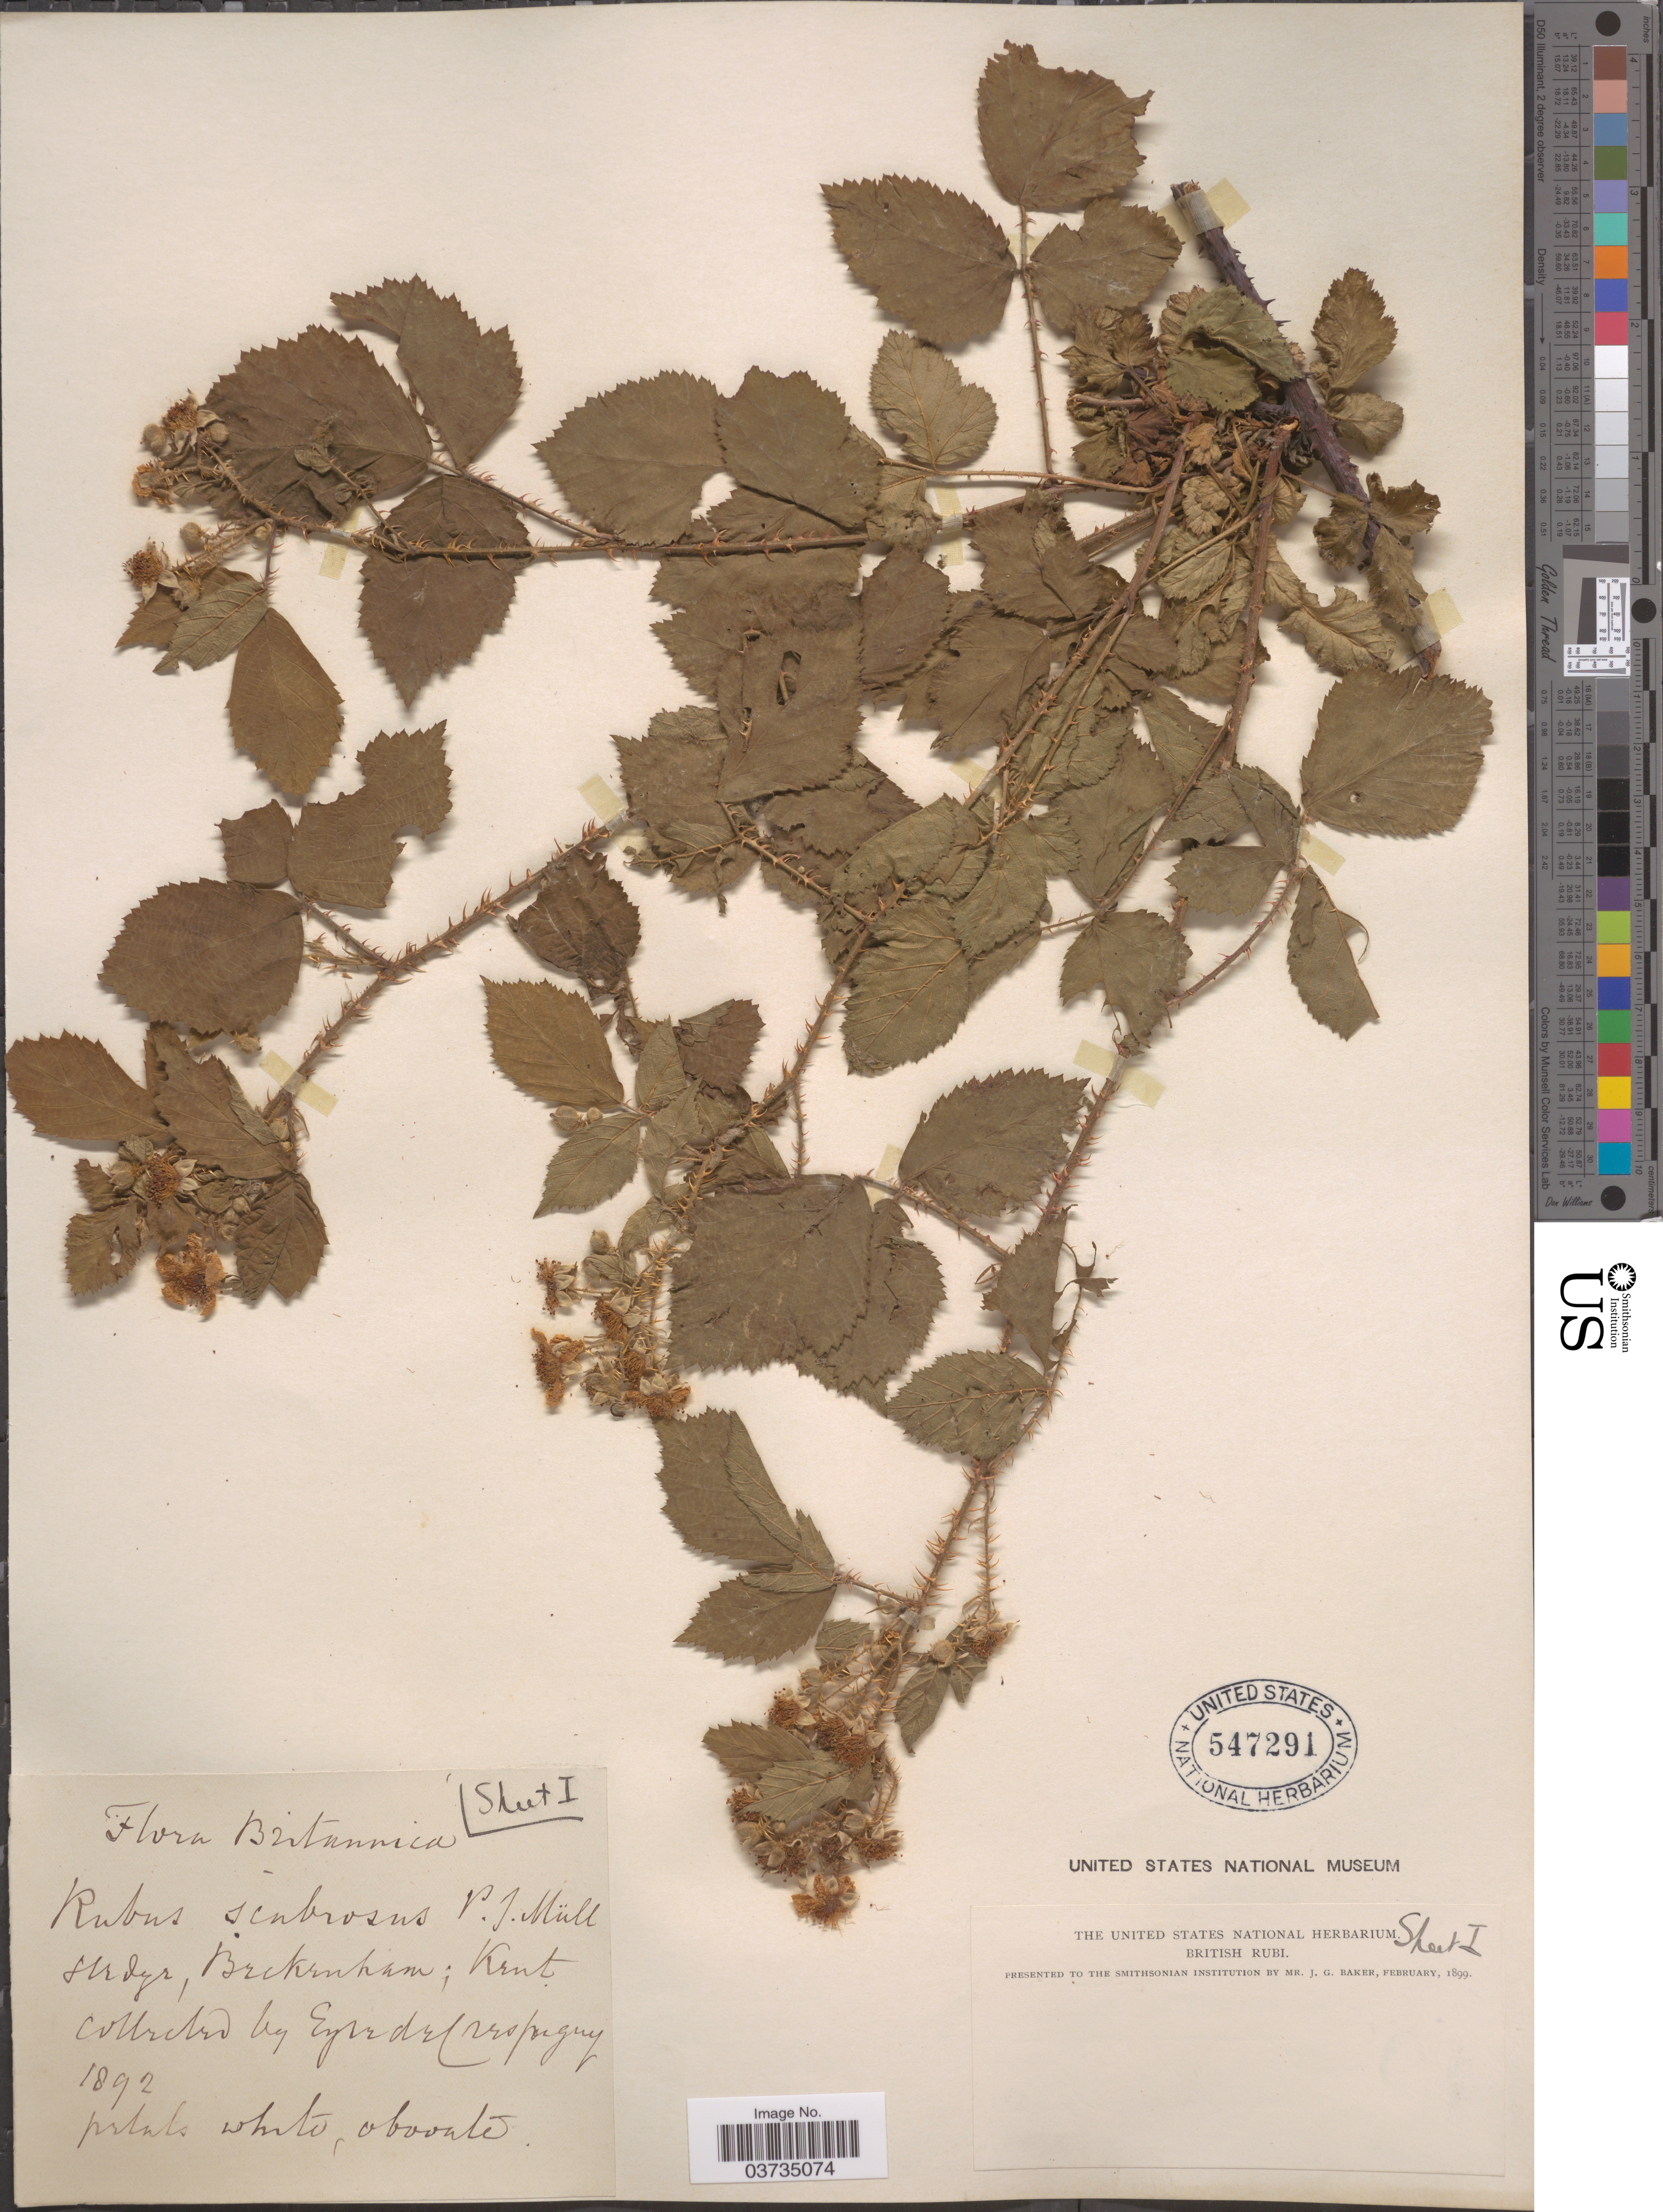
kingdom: Plantae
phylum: Tracheophyta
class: Magnoliopsida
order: Rosales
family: Rosaceae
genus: Rubus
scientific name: Rubus scabrosus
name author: P.J. Müll.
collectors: E. de Crespigny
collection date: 1892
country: United Kingdom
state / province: England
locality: Britannica. Hedge, Beckenham; Kent.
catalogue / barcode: US 547291